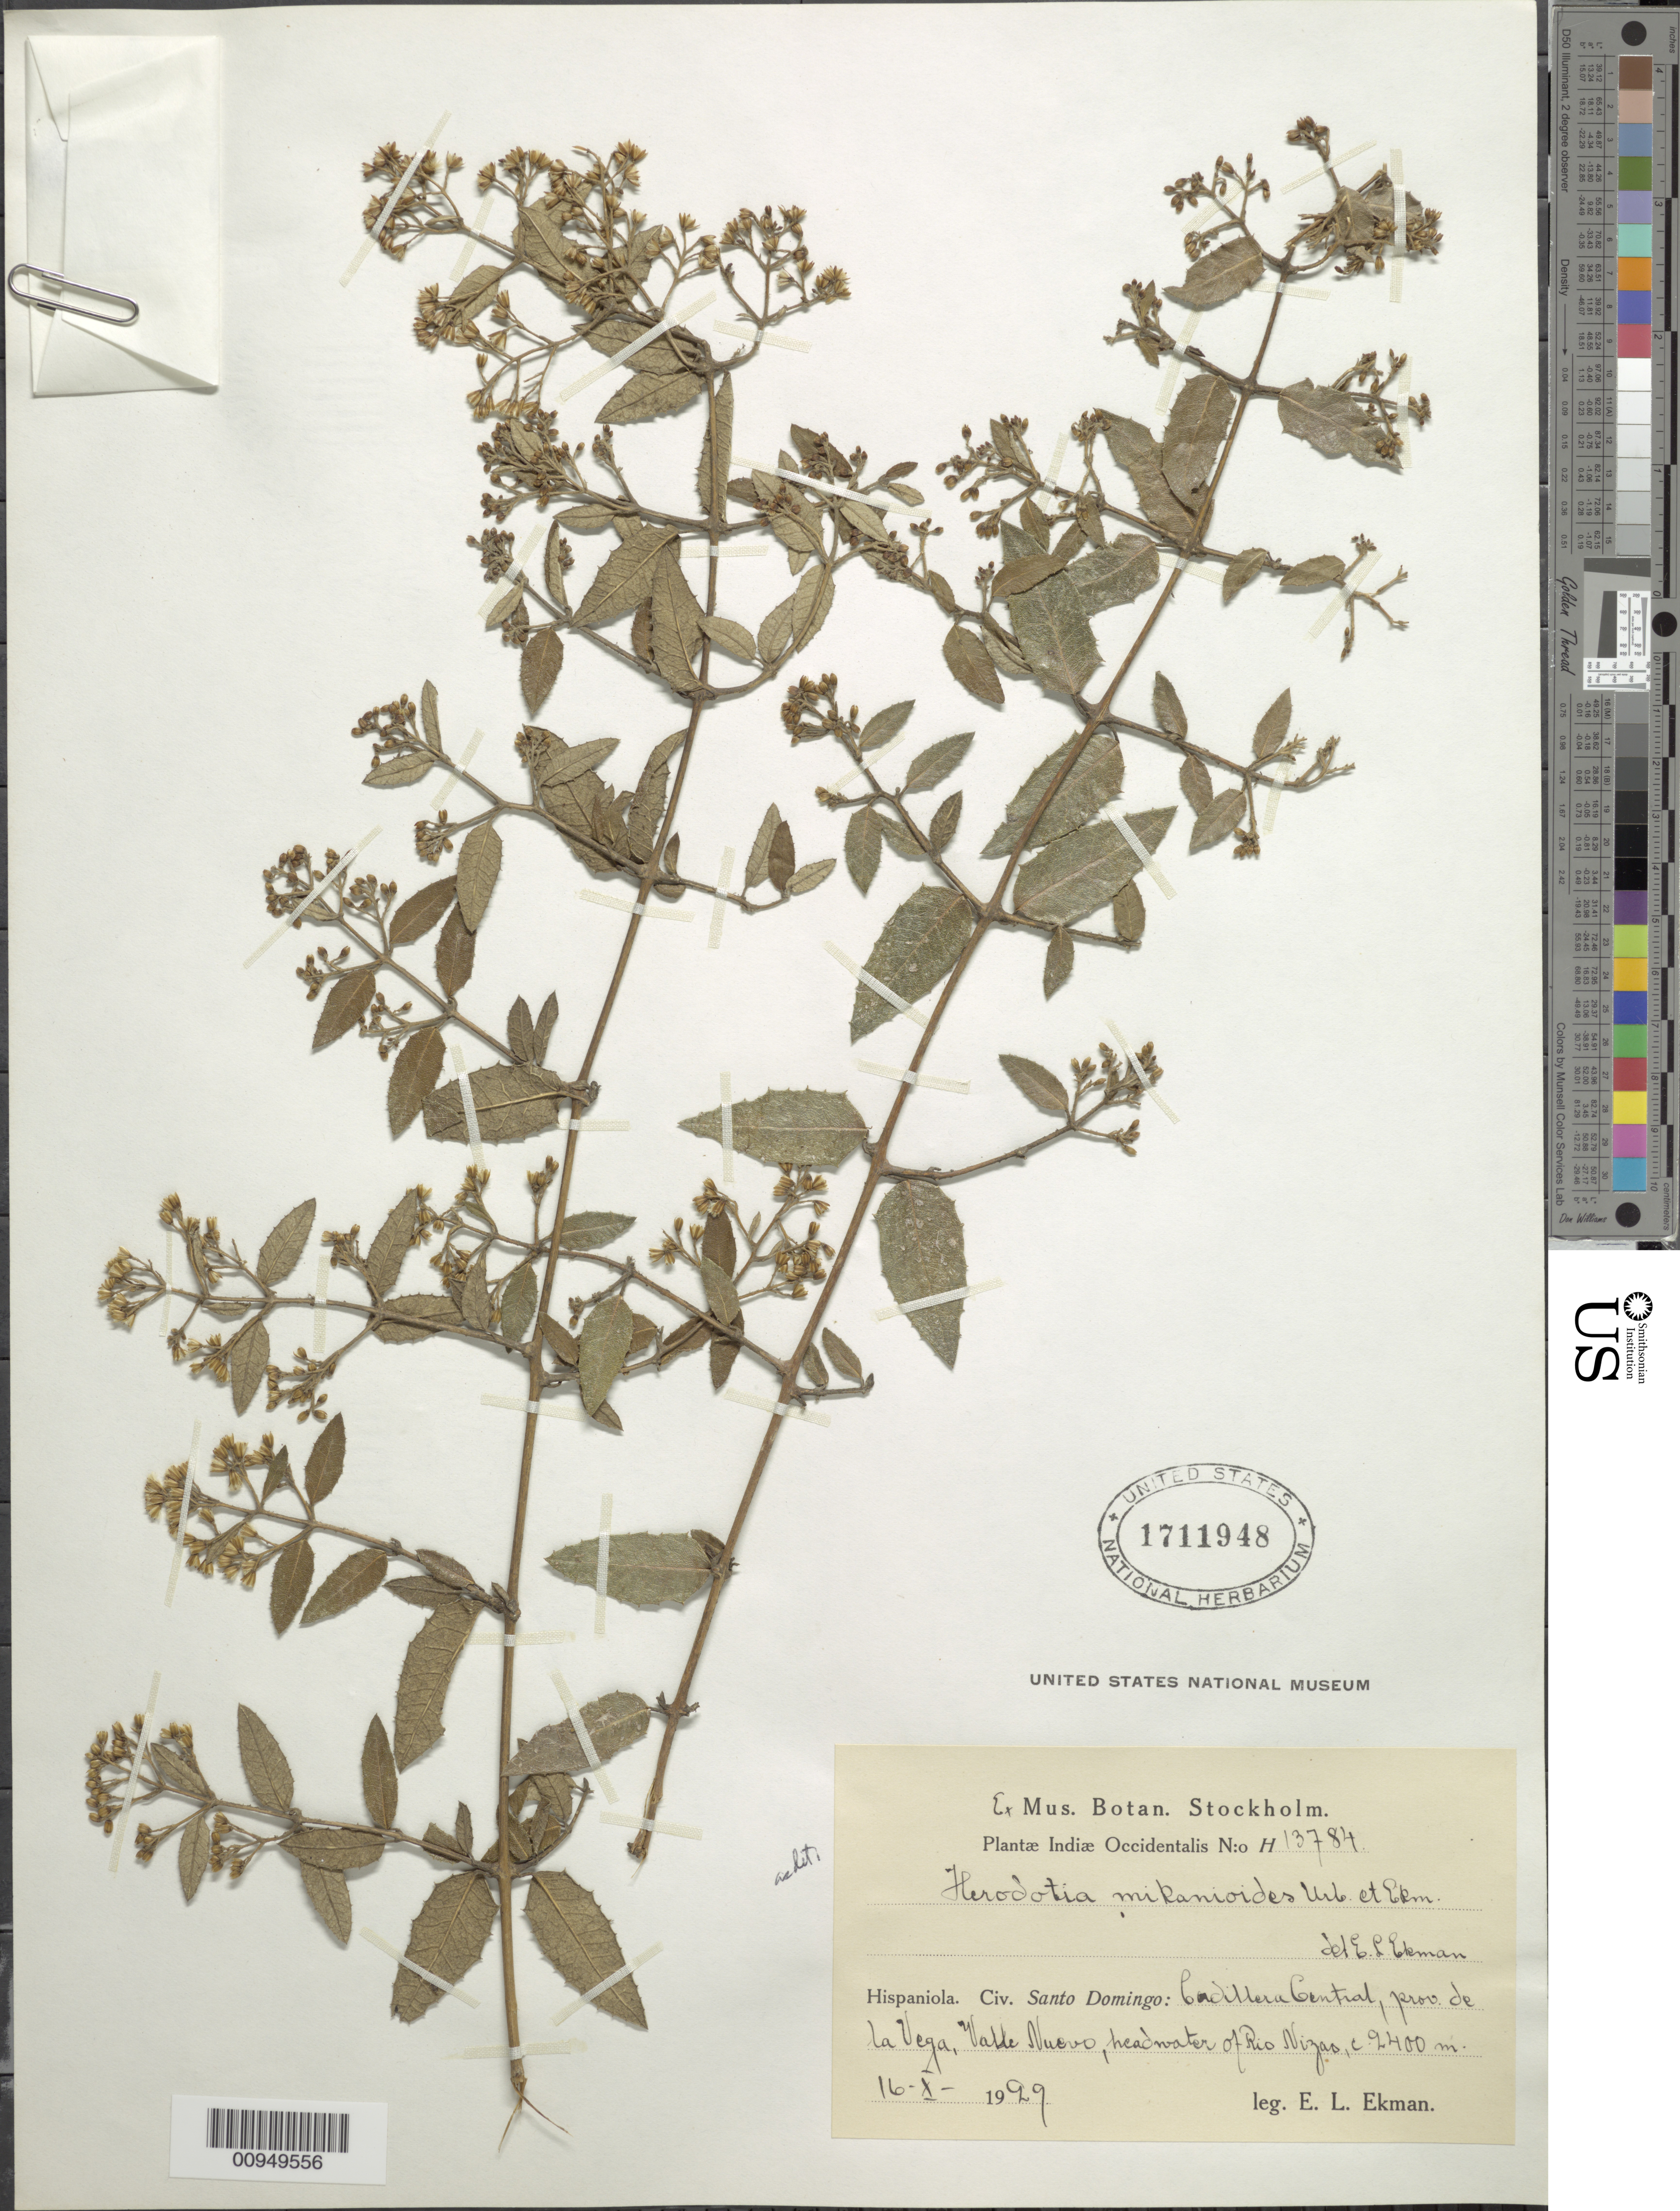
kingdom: Plantae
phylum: Tracheophyta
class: Magnoliopsida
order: Asterales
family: Asteraceae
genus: Ekmaniopappus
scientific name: Ekmaniopappus mikanioides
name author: (Urb. & Ekman) Borhidi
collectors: E. L. Ekman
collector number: H 13784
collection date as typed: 16 Oct 1929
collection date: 1929-10-16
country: Dominican Republic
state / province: La Vega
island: Hispaniola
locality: Cordillera Central, Valle Nuevo, headwater of Rio Nizao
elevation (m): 2400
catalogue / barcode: US 1711948